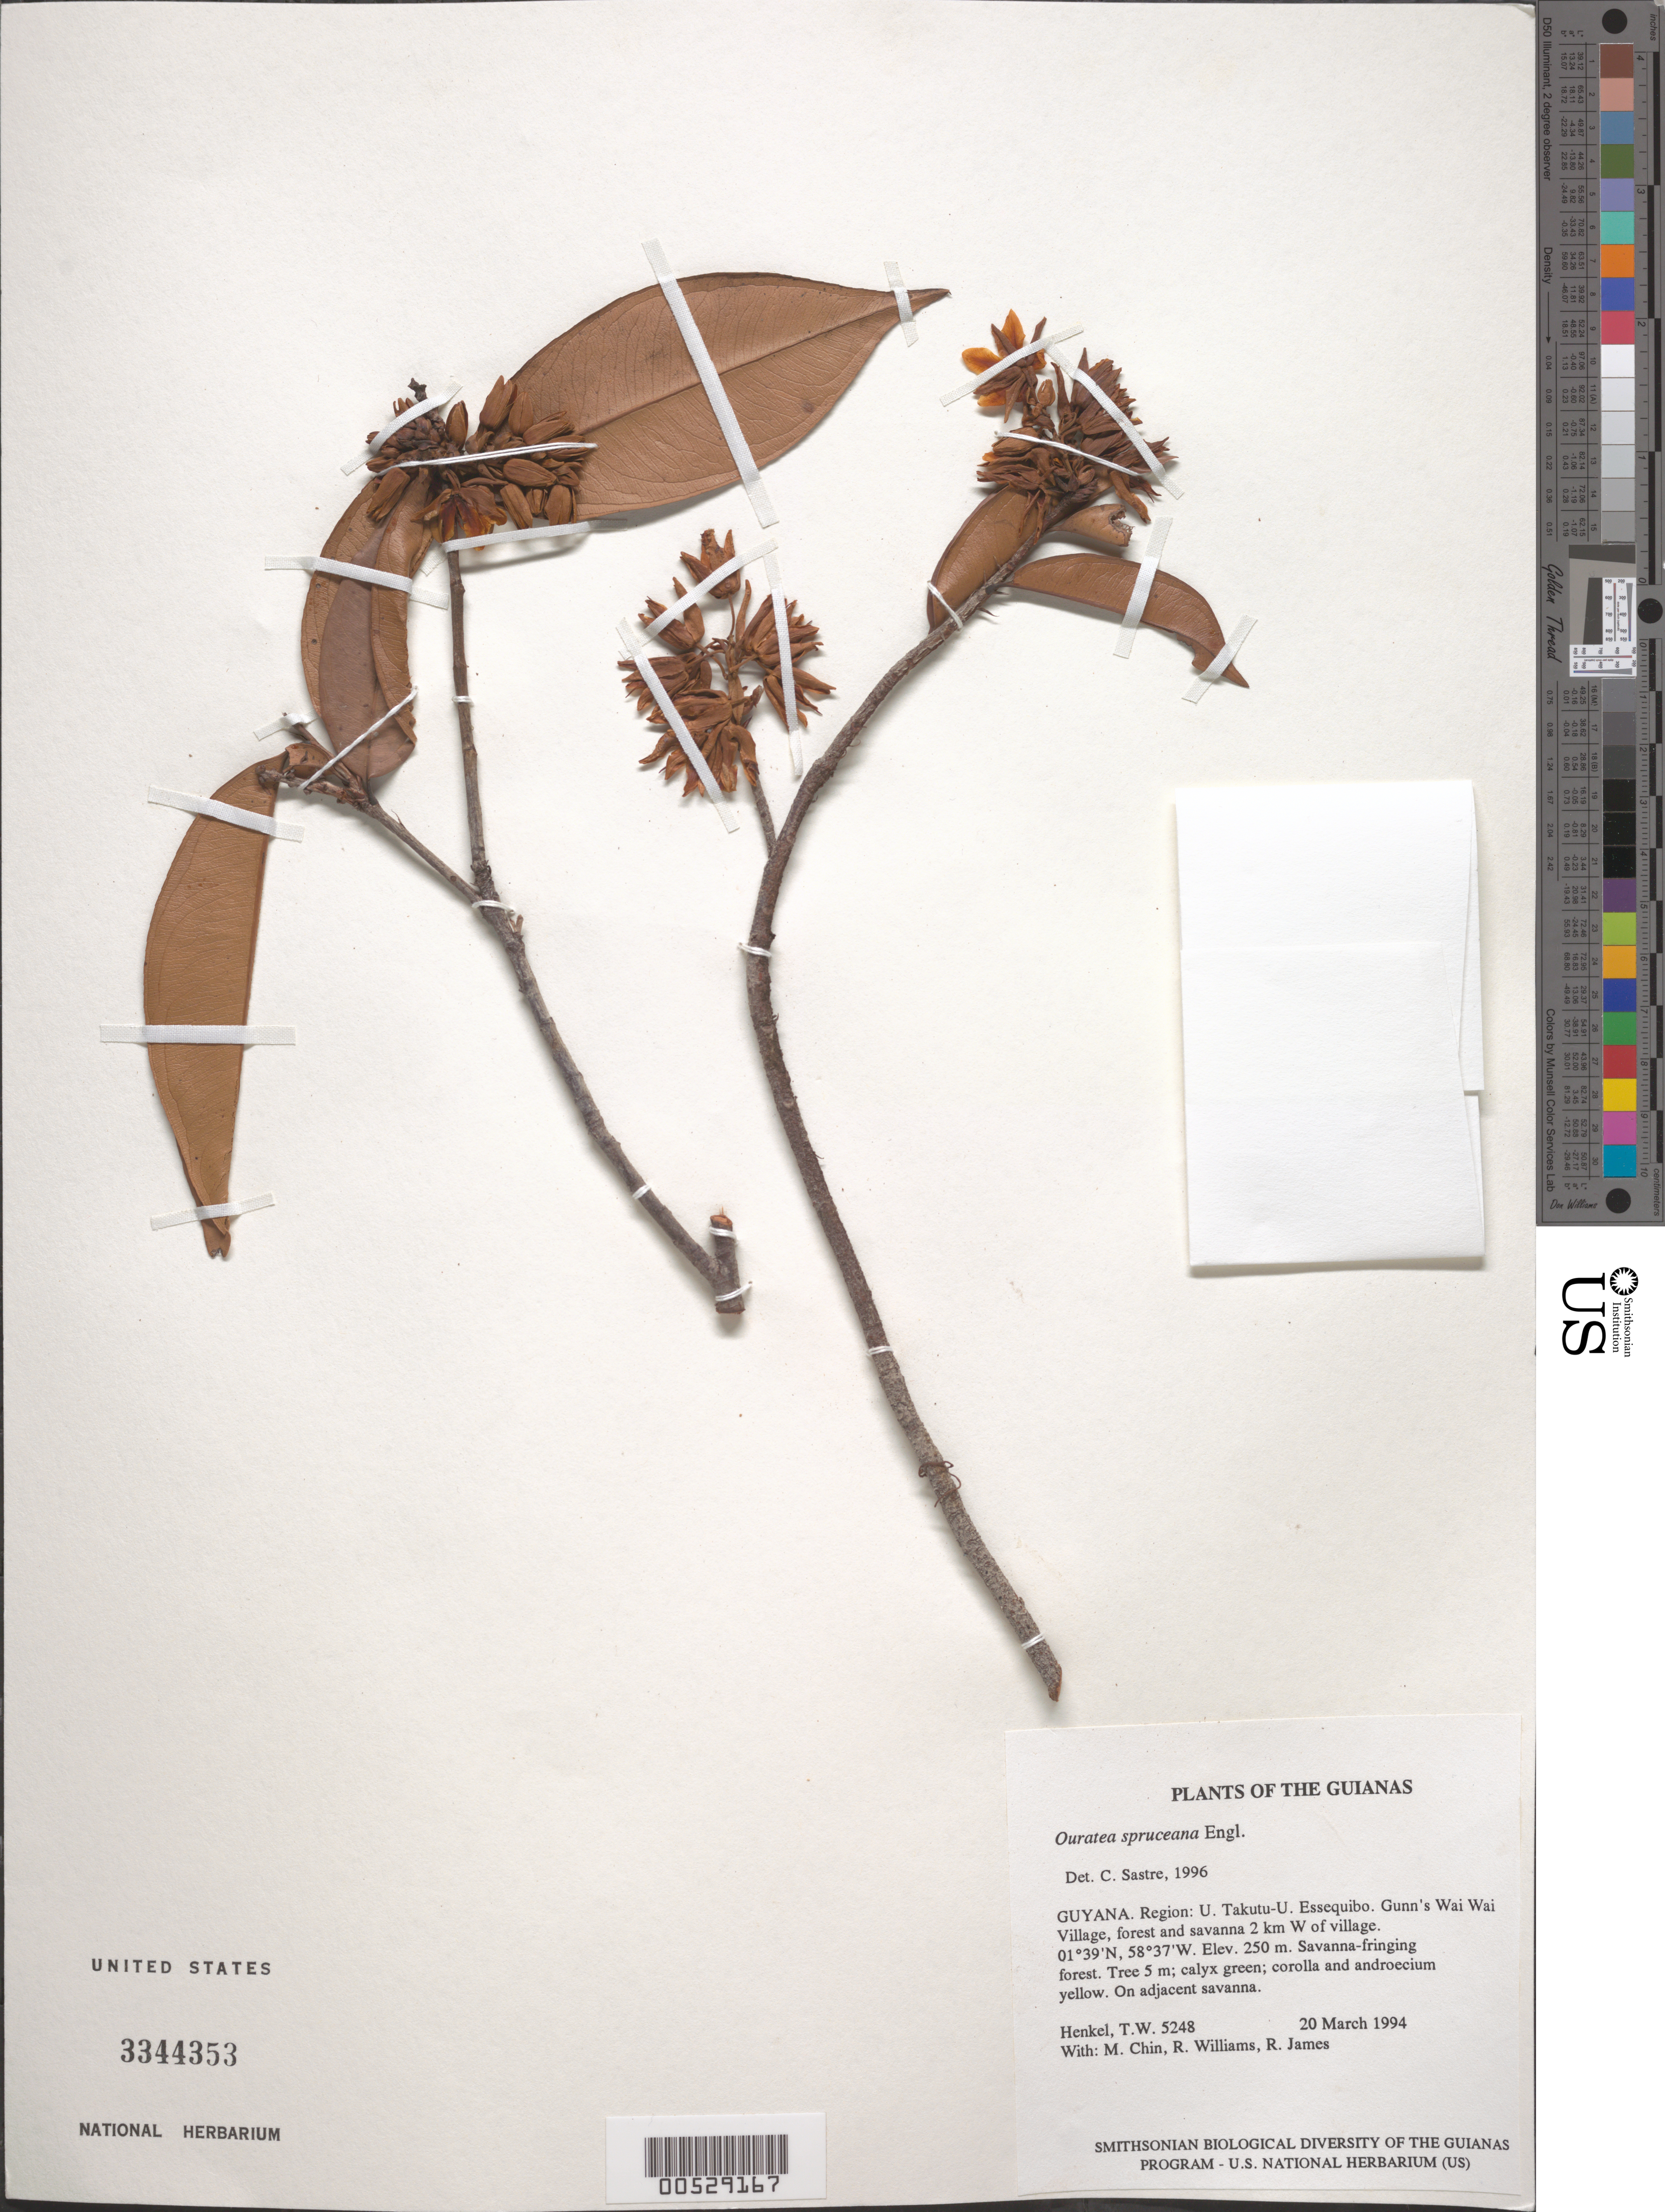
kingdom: Plantae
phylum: Tracheophyta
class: Magnoliopsida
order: Malpighiales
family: Ochnaceae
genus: Ouratea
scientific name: Ouratea spruceana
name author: Engl.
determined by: Sastre, C. H. L.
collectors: T. Henkel, M. Chin, R. Williams & R. James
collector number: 5248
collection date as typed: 20 March 1994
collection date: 1994-03-20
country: Guyana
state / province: U. Takutu-U. Essequibo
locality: Gunn's Wai Wai Village, forest and savanna 2 km W of village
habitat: Savanna-fringing forest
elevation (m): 250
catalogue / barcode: US 3344353